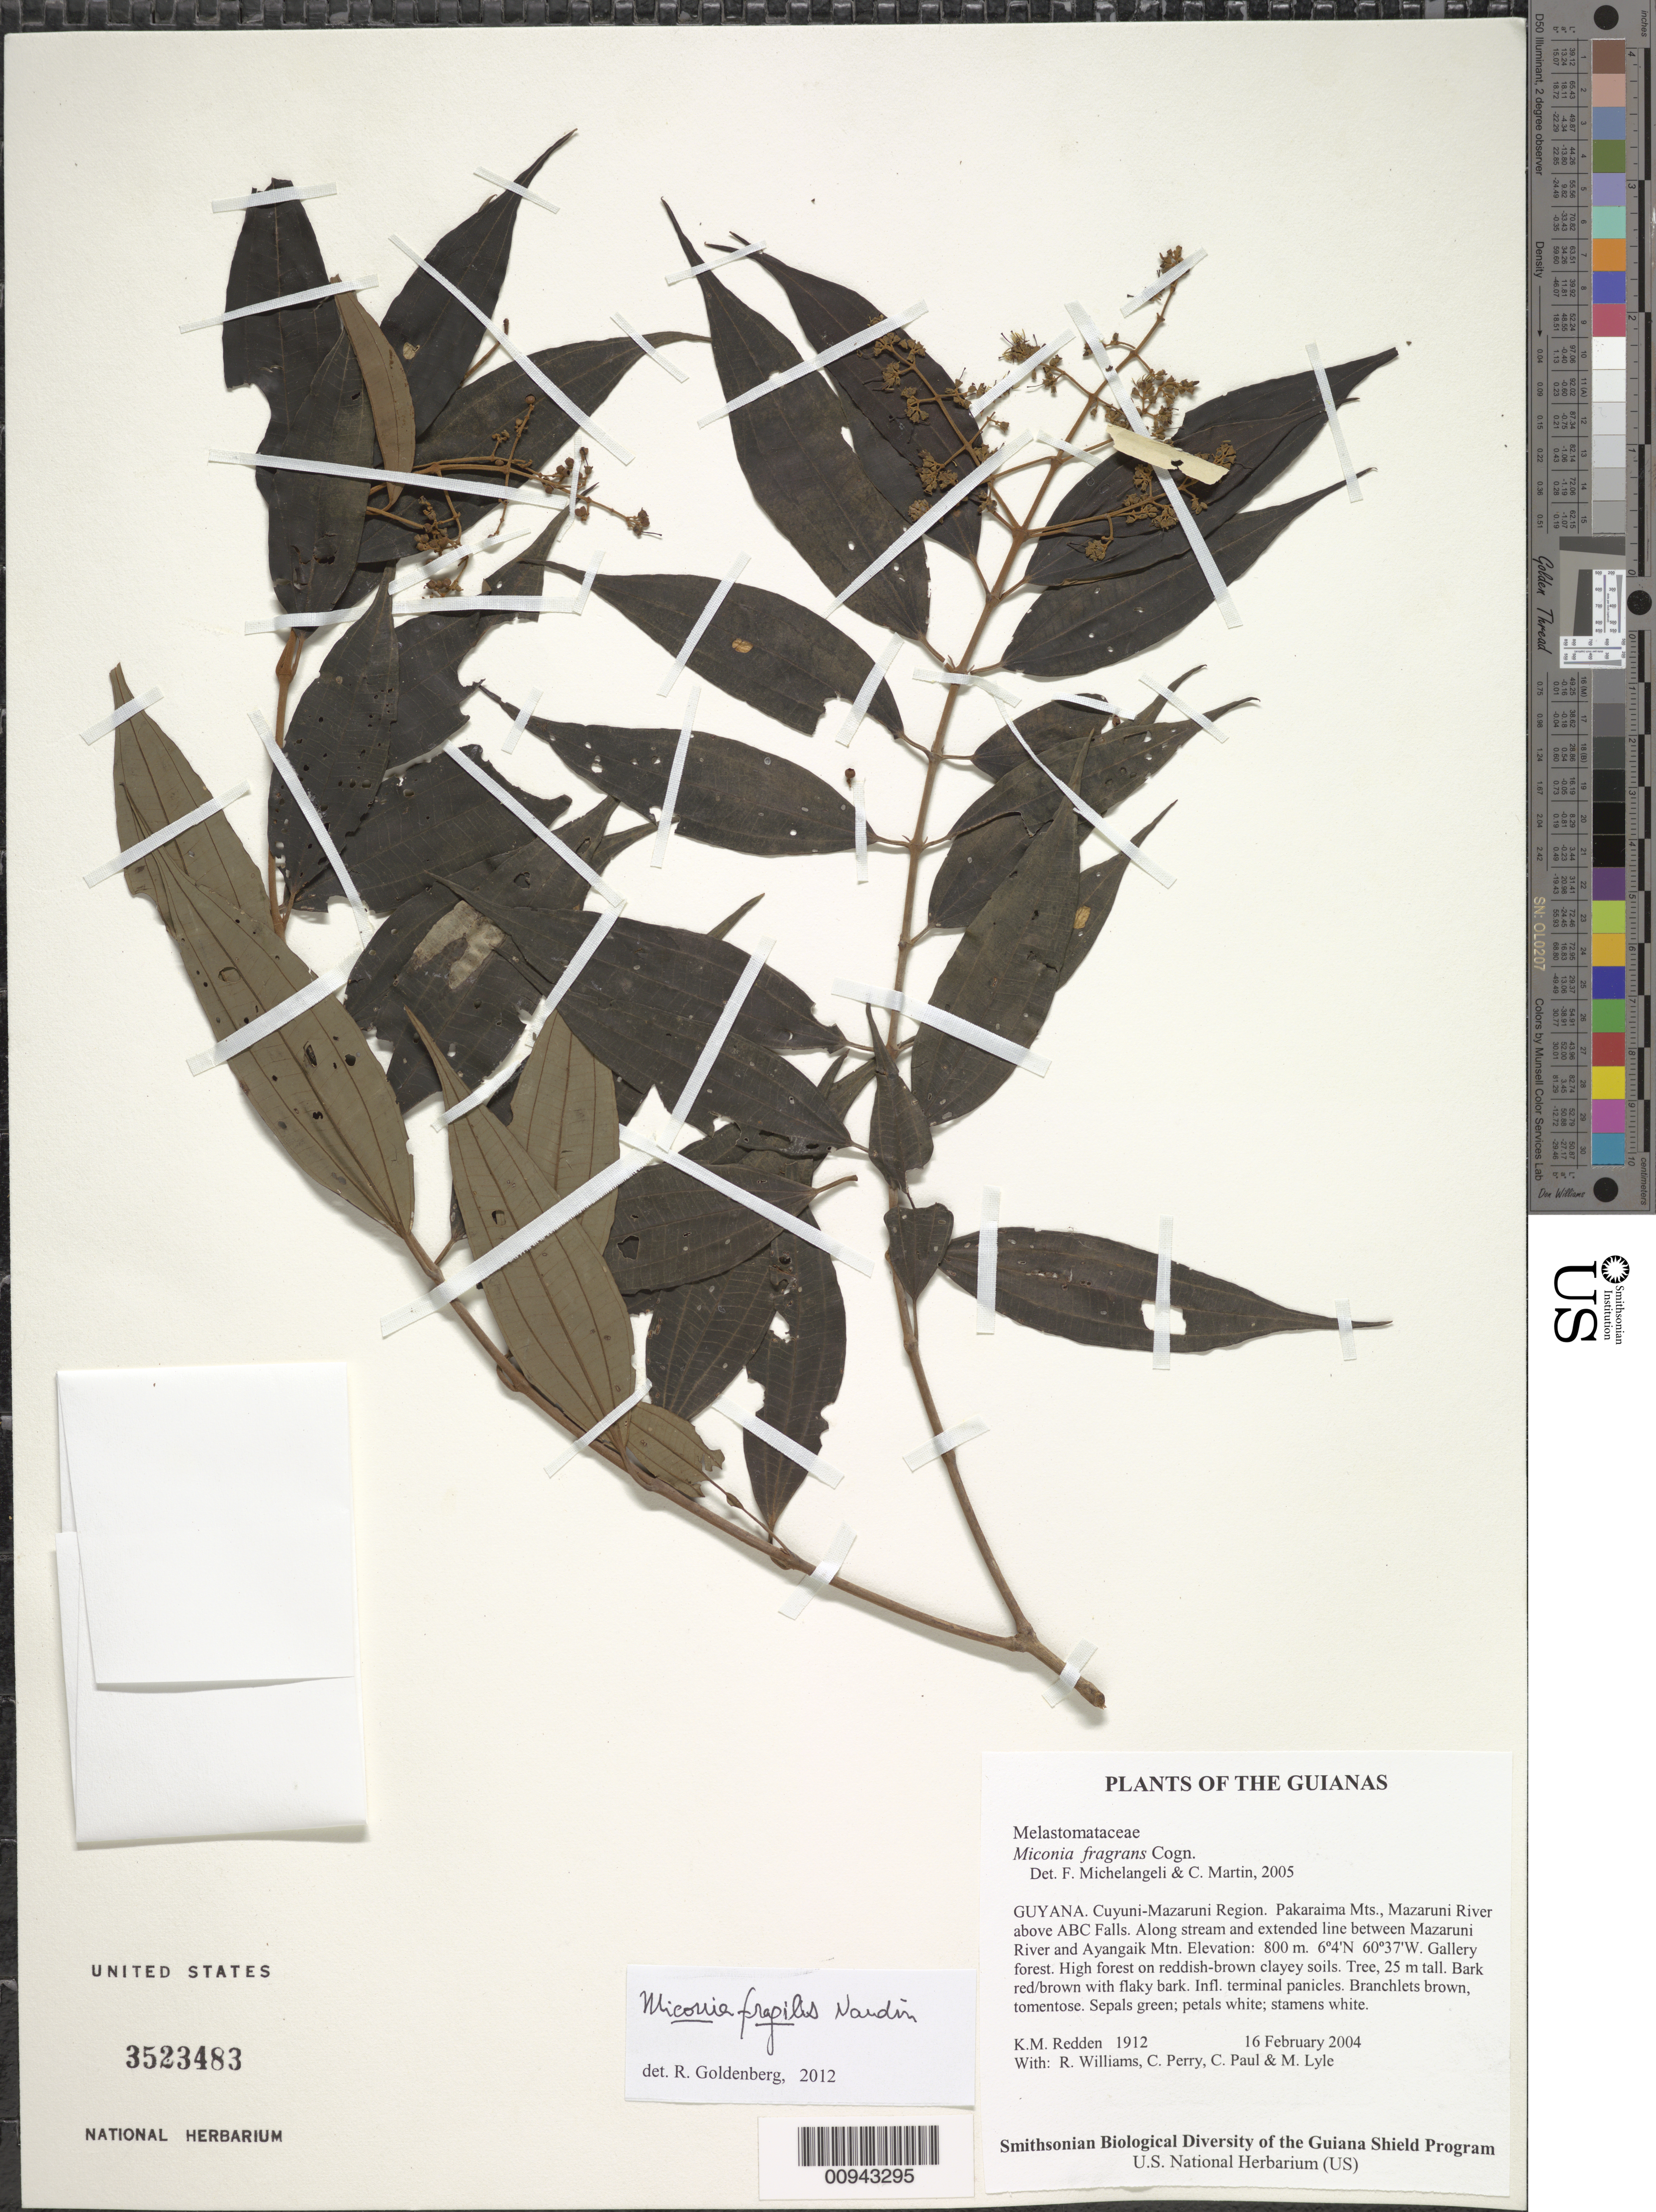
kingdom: Plantae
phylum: Tracheophyta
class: Magnoliopsida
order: Myrtales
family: Melastomataceae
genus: Miconia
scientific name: Miconia fragilis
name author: Naudin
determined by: Goldenberg, R.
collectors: K. M. Redden, R. Williams, C. Perry, C. Paul & M. Lyle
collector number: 1912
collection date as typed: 16 February 2004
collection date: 2004-02-16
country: Guyana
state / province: Cuyuni-Mazaruni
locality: Pakaraima Mts., Mazaruni River above ABC Falls. Along stream and extended line between Mazaruni River and Ayangaik Mtn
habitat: Gallery forest. High forest on reddish-brown clayey soils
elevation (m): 800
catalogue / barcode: US 3523483